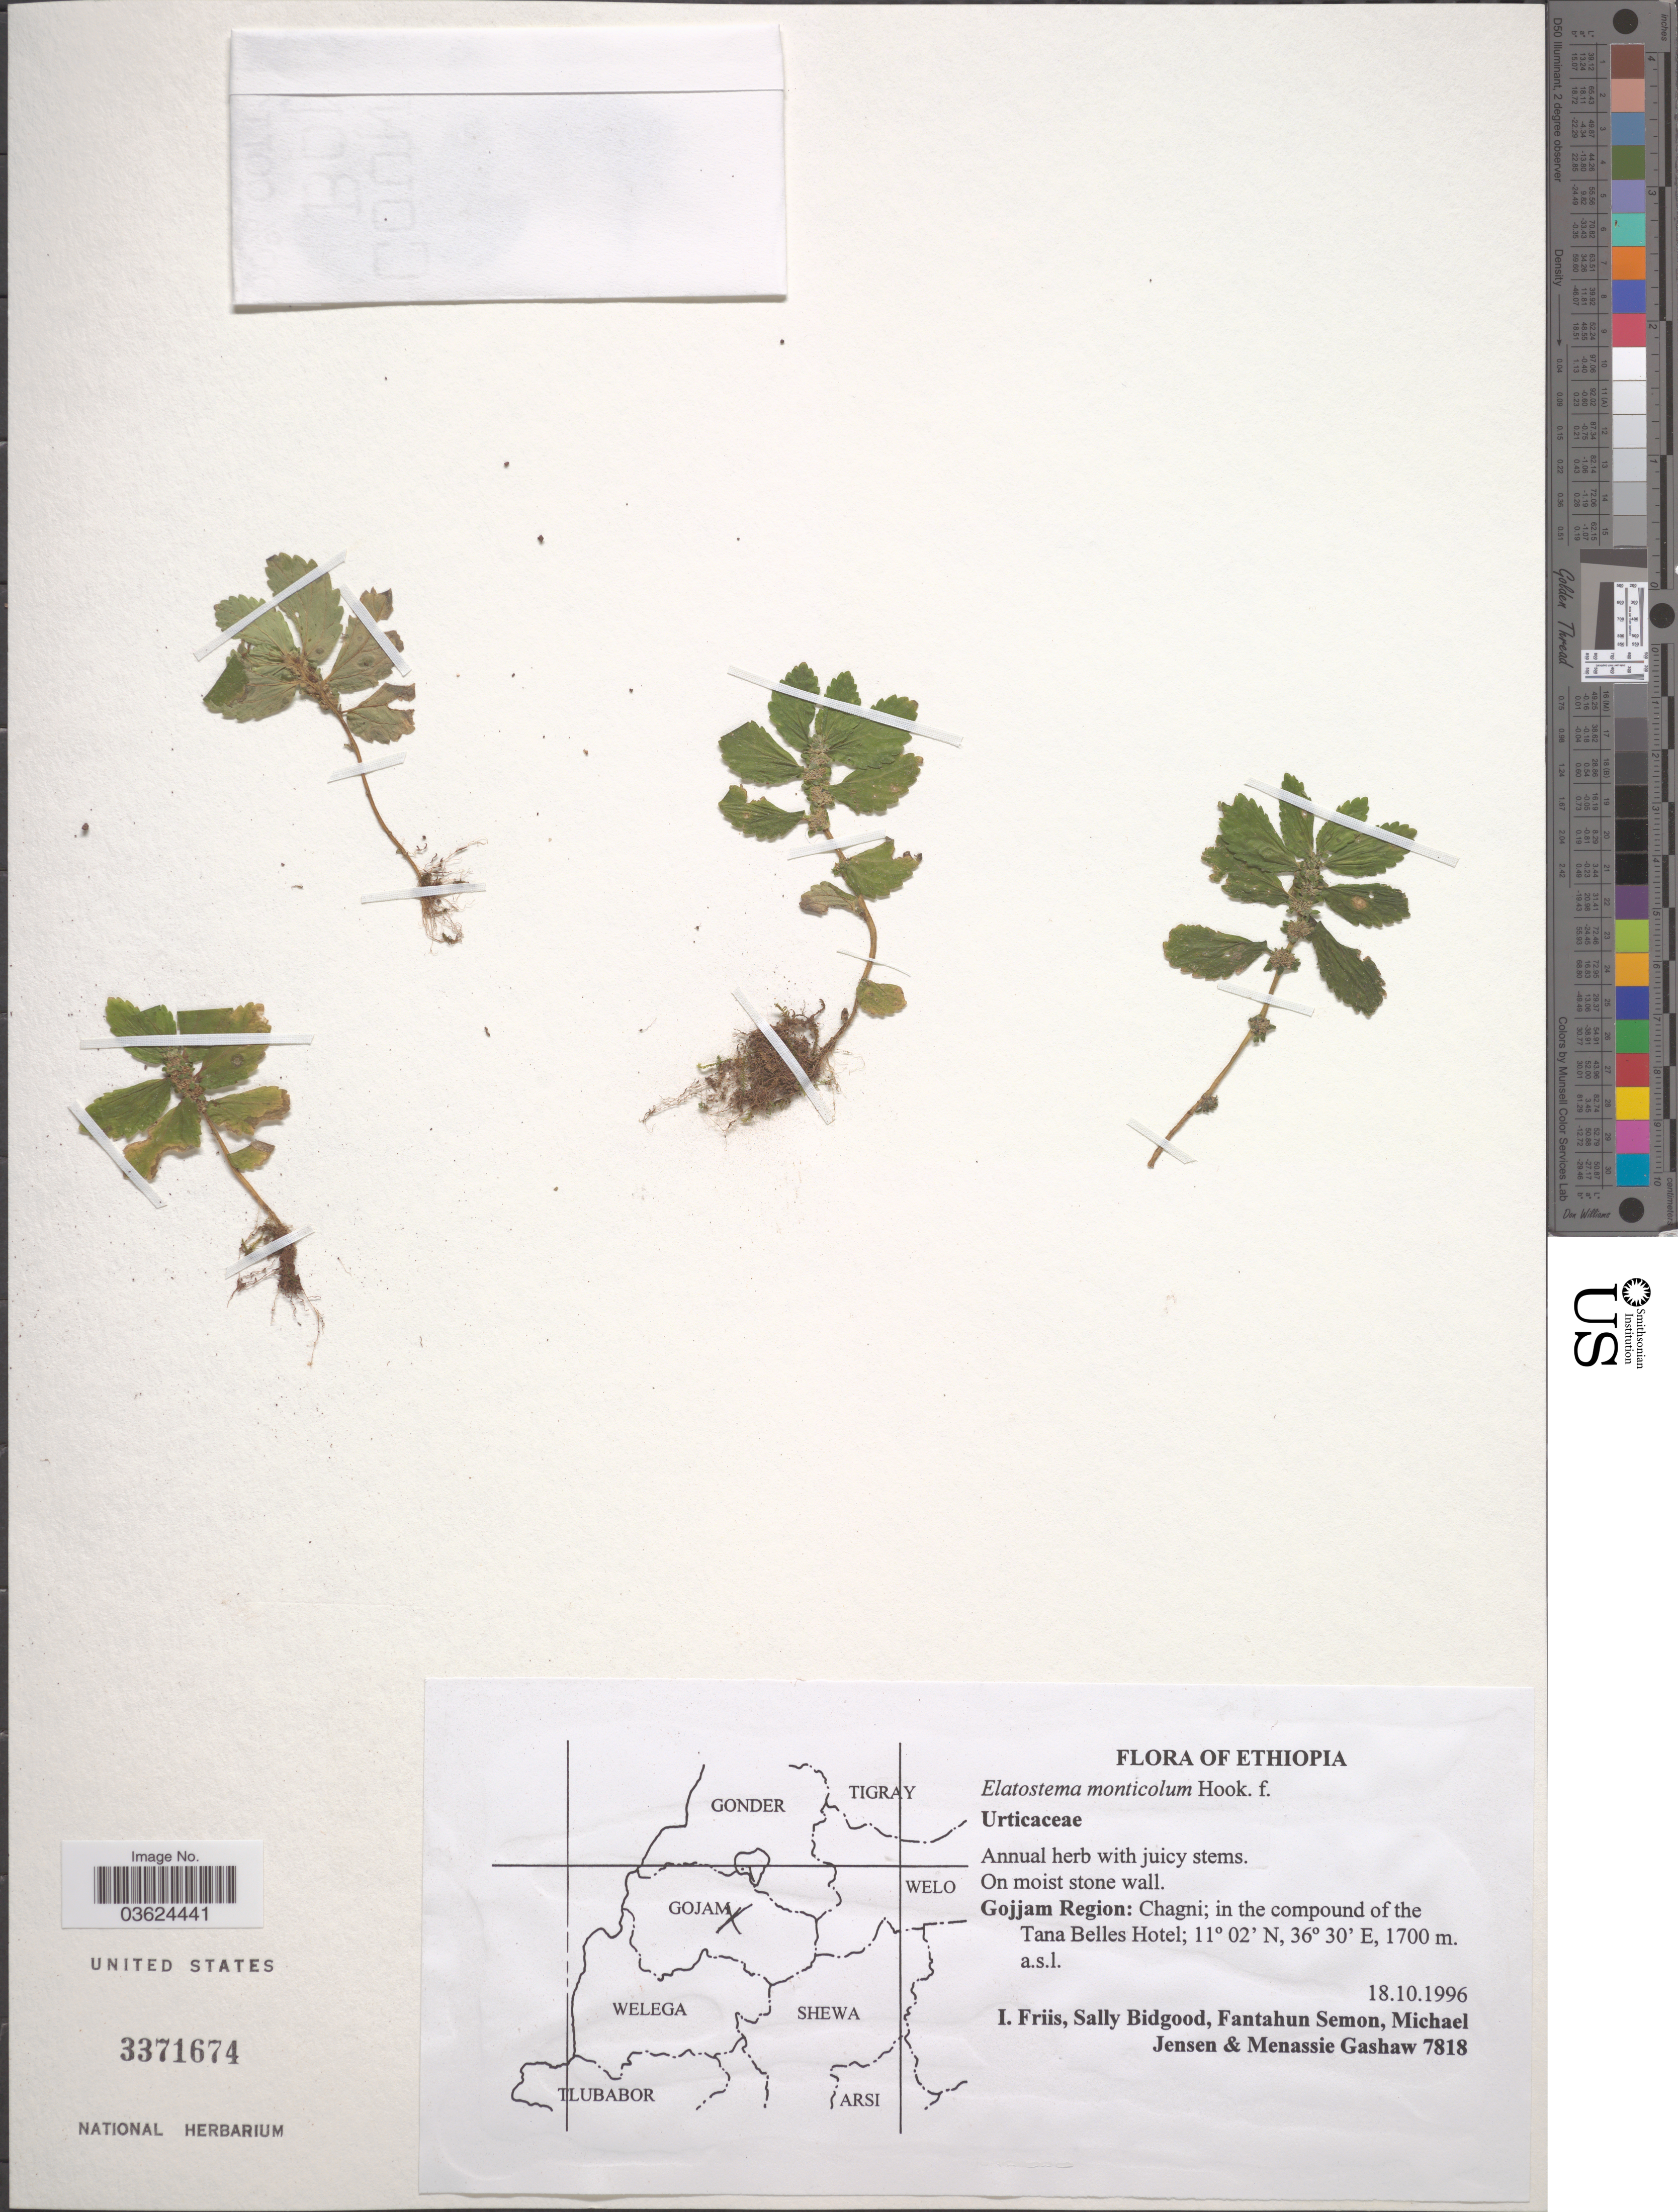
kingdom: Plantae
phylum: Tracheophyta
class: Magnoliopsida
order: Rosales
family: Urticaceae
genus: Elatostema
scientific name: Elatostema monticola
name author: Hook. f.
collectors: I. Friis, S. Bidgood, F. Semon, M. Jensen & M. Gashaw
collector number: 7818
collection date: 1996-10-18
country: Ethiopia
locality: Gojjam Region: Chagni; in the compound of the Tana Belles Hotel.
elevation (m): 1700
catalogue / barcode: US 3371674